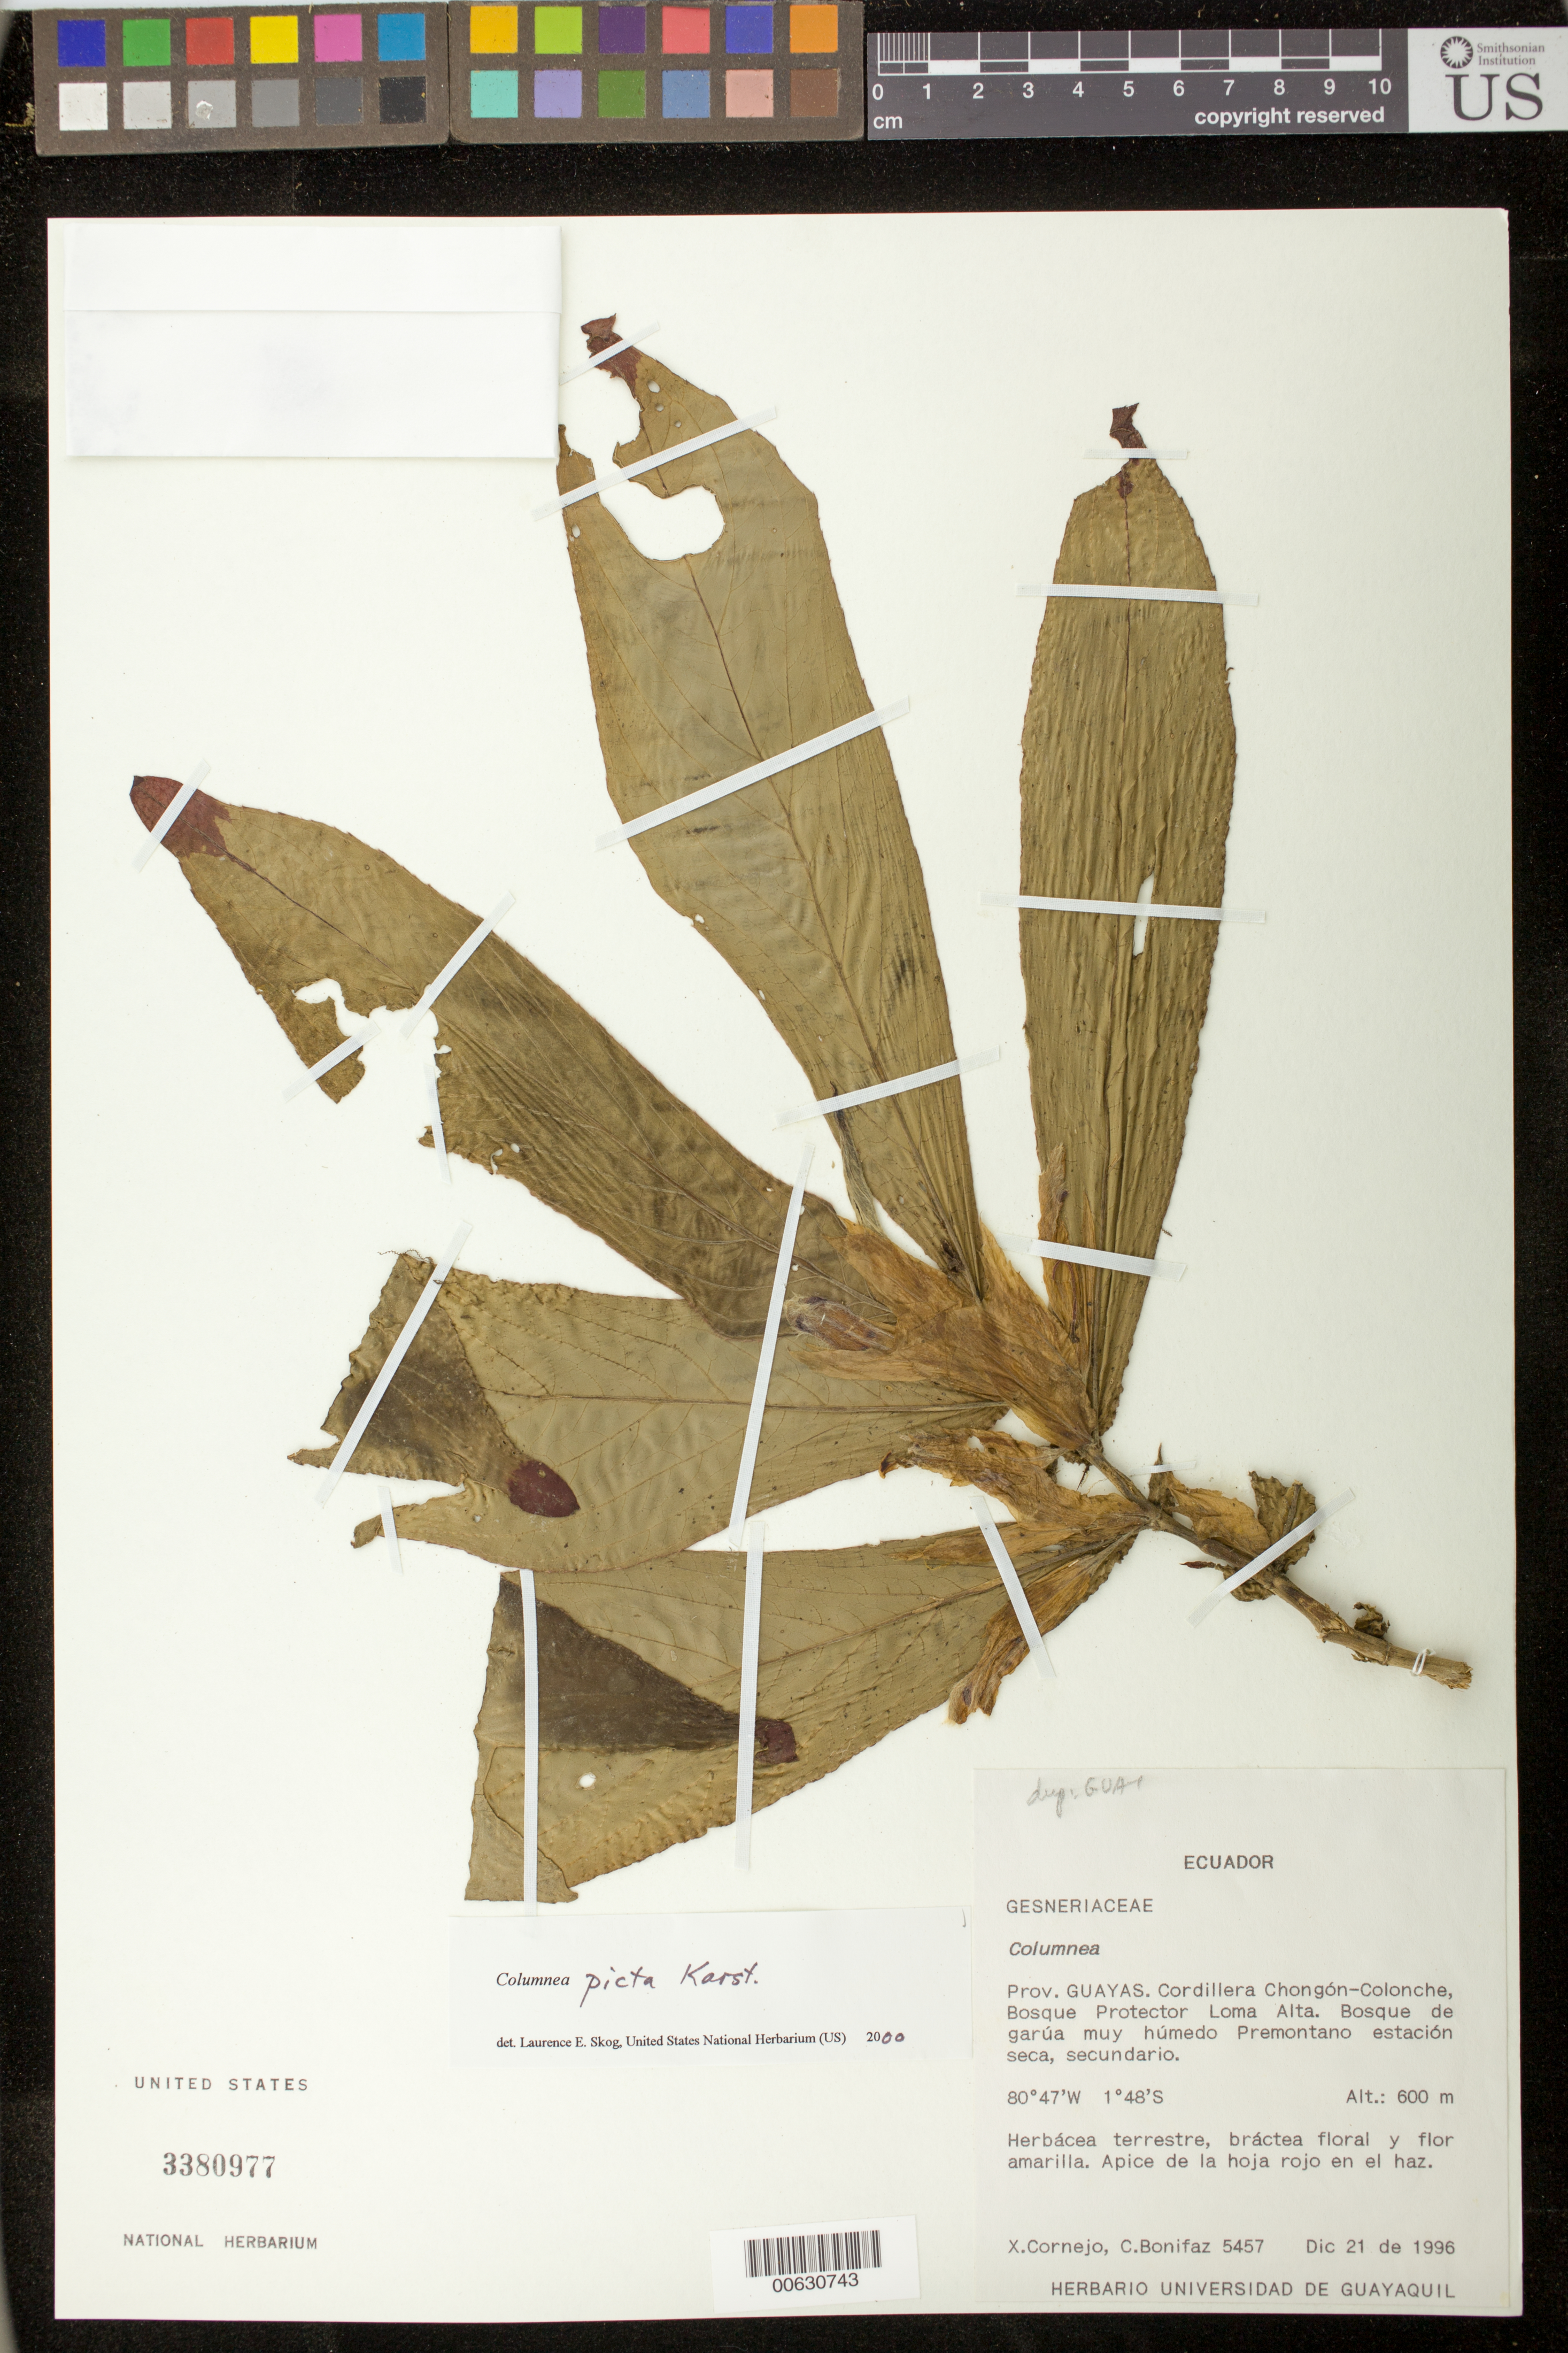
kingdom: Plantae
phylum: Tracheophyta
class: Magnoliopsida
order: Lamiales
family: Gesneriaceae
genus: Columnea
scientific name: Columnea karsteniana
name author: Singh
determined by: Skog, Laurence E.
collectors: X. F. Cornejo & C. Bonifaz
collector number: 5457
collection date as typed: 21 Dec 1996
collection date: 1996-12-21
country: Ecuador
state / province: Guayas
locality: Cordillera Chongón-Colonche, Bosque Protector Loma Alta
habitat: Bosque de garúa muy húmedo premontano estacón seca, secundario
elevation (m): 600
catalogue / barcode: US 3380977